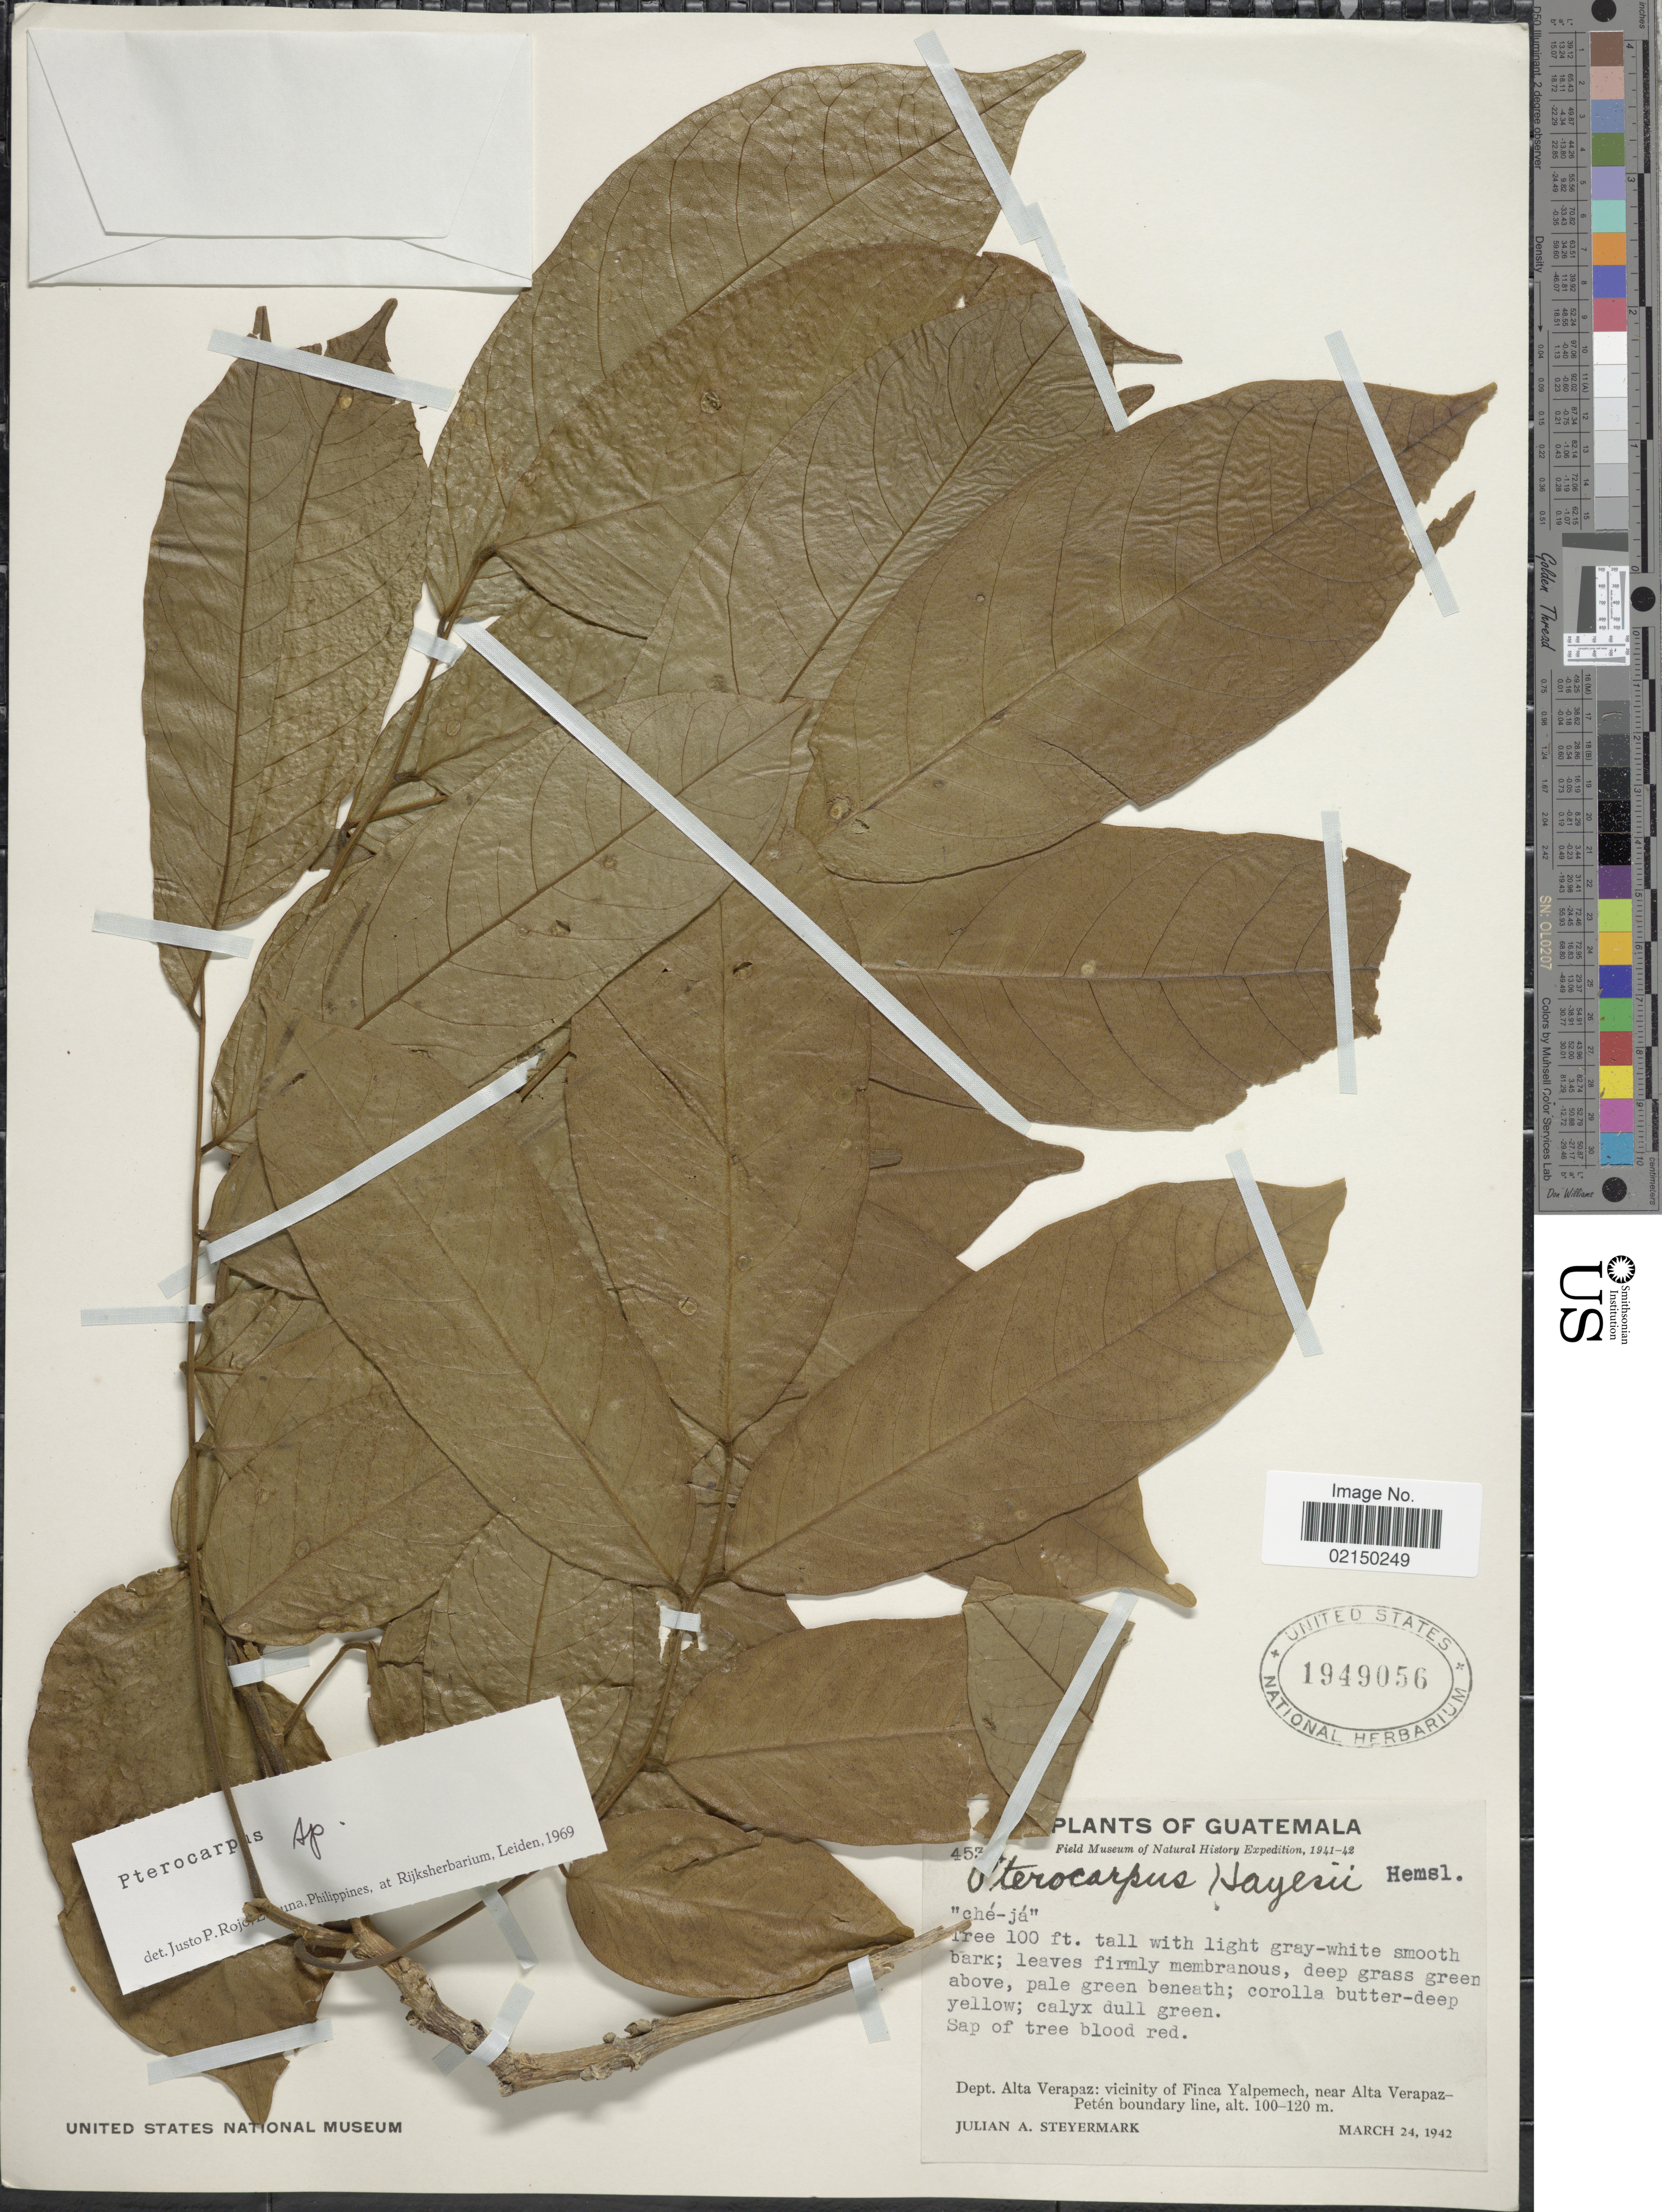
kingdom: Plantae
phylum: Tracheophyta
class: Magnoliopsida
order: Fabales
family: Fabaceae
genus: Pterocarpus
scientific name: Pterocarpus rohrii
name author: Vahl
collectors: J. Steyermark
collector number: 453!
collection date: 1942-03-24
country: Guatemala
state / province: Alta Verapaz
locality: Vicinity of Finca Yalpemech, near Alta Verapaz-Peten boundary line.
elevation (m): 100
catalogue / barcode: US 1949056